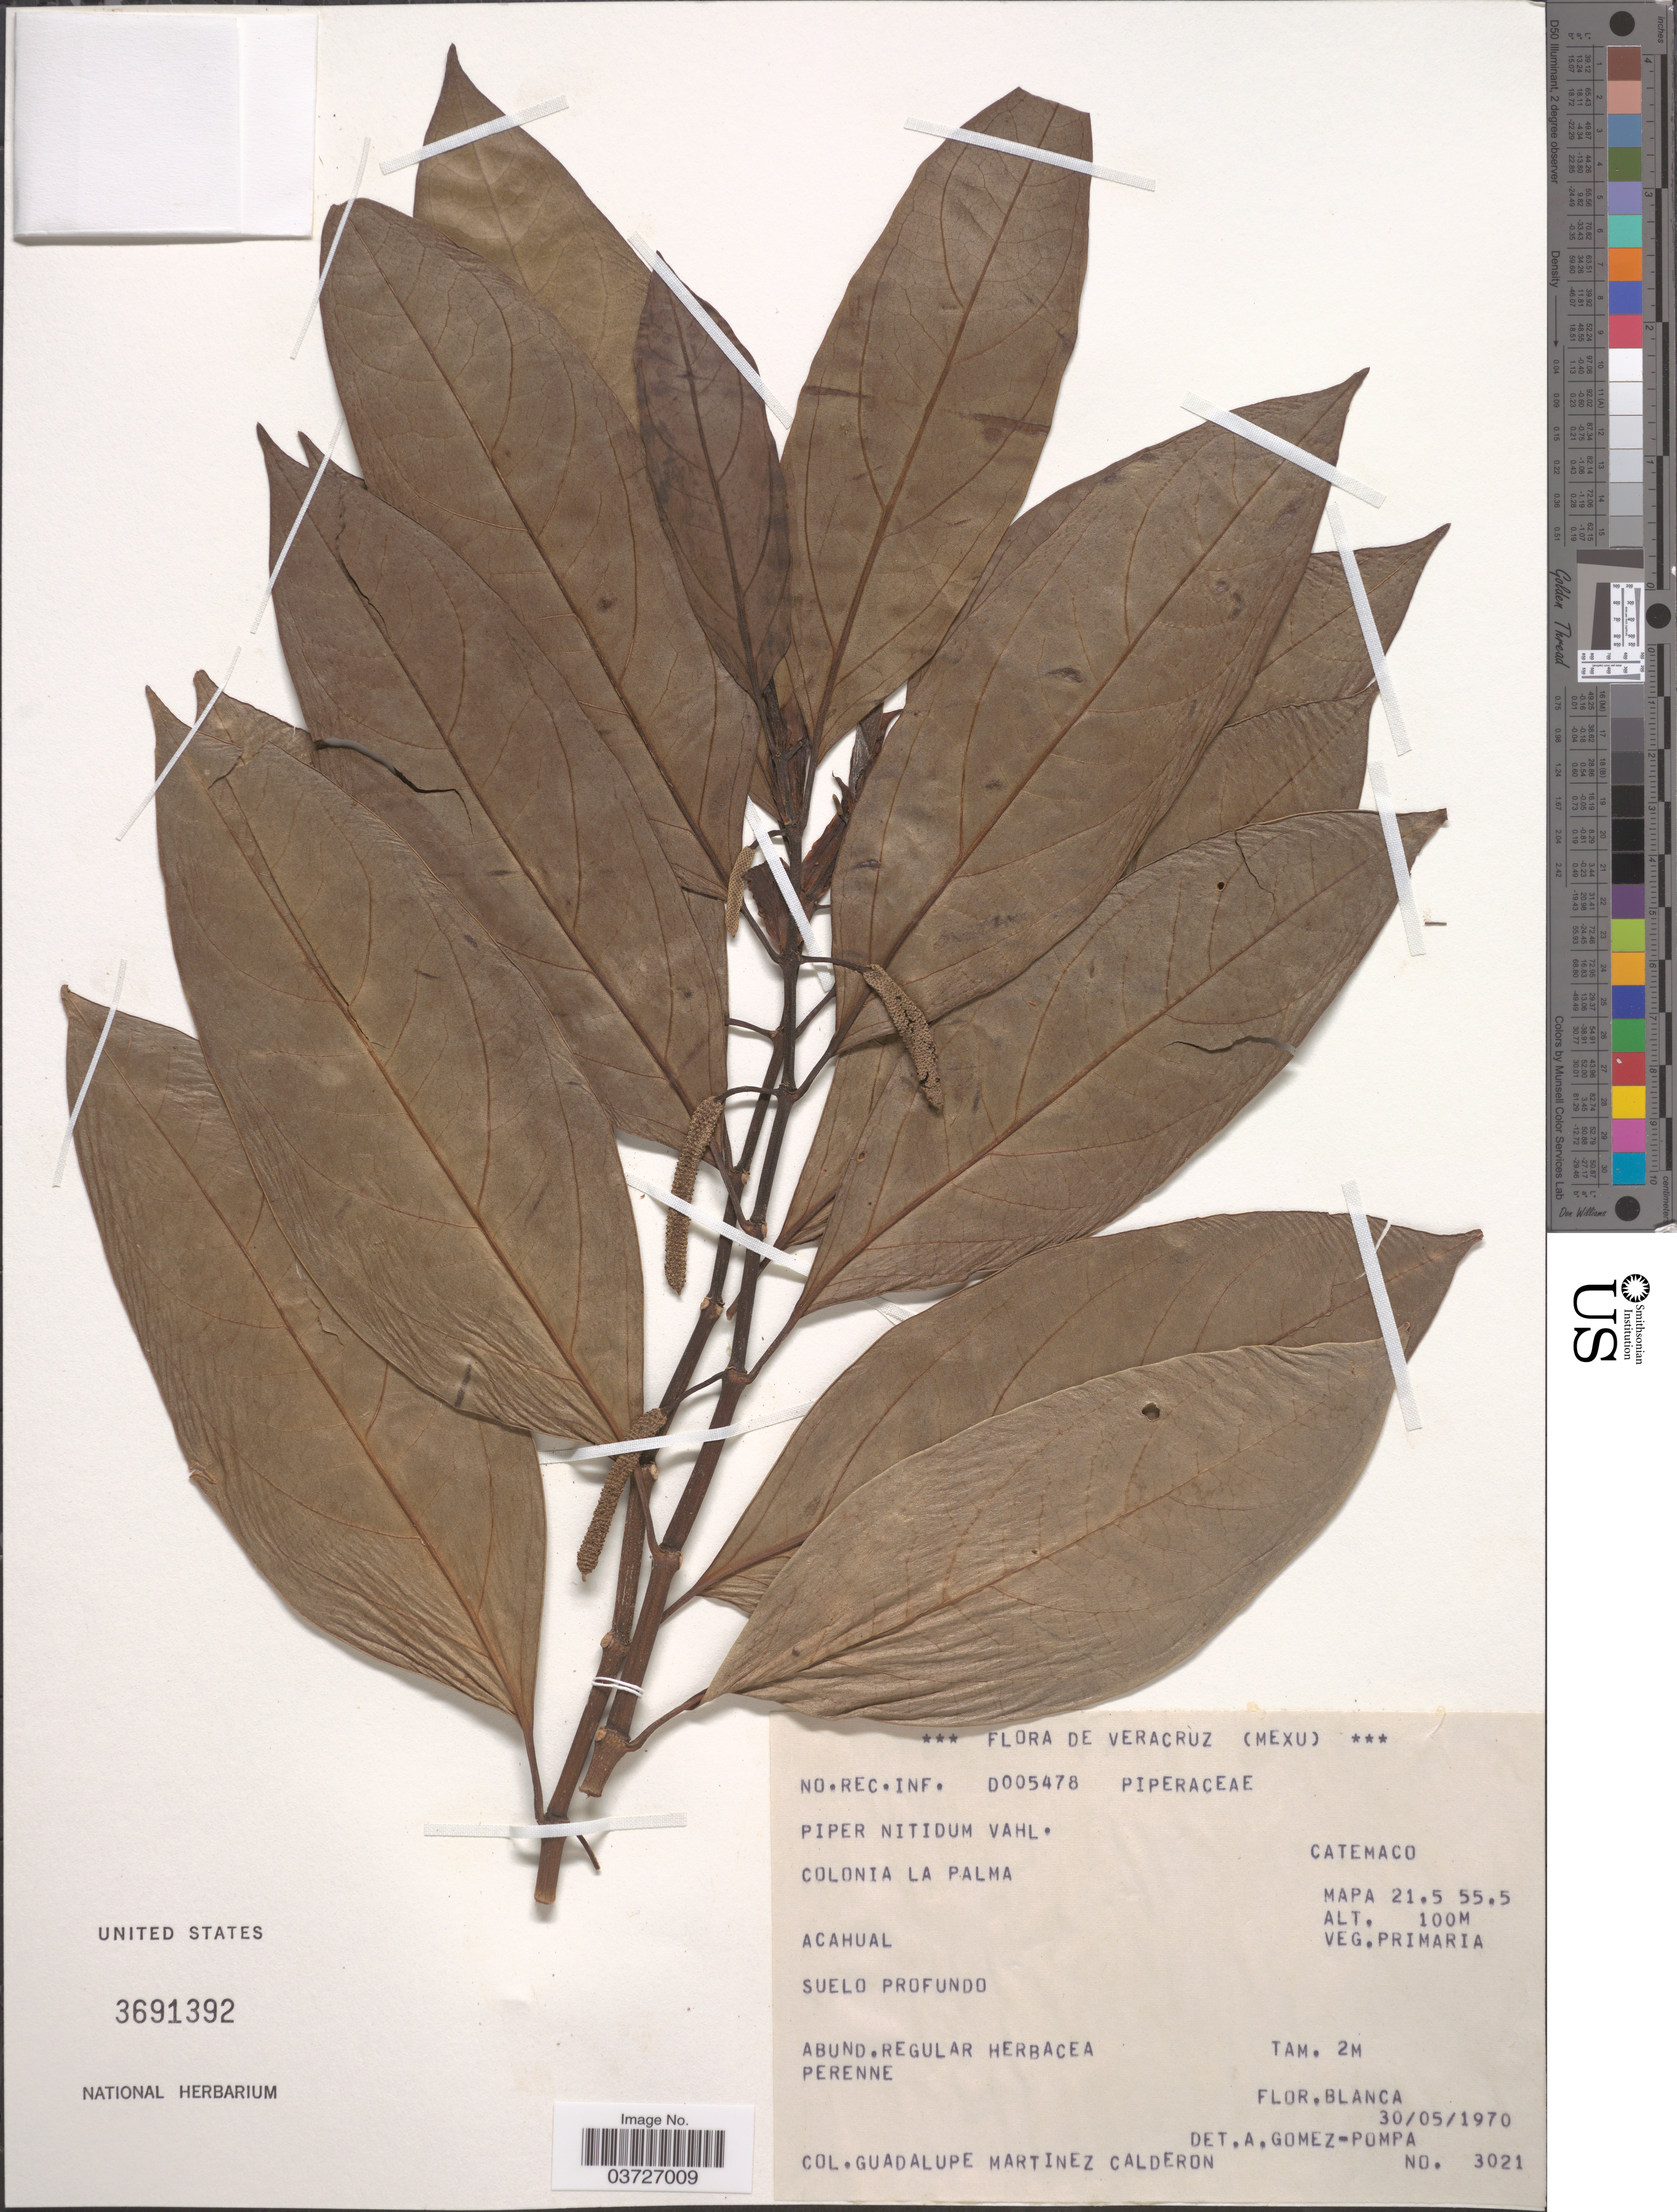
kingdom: Plantae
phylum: Tracheophyta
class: Magnoliopsida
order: Piperales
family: Piperaceae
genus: Piper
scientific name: Piper nitidum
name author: Vahl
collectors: G. Martinez-C.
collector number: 3021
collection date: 1970-05-30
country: Mexico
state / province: Veracruz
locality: Veracruz. Colonia La Palma, Catemaco. MAPA 21.5 55.5.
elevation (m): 100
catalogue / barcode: US 3691392